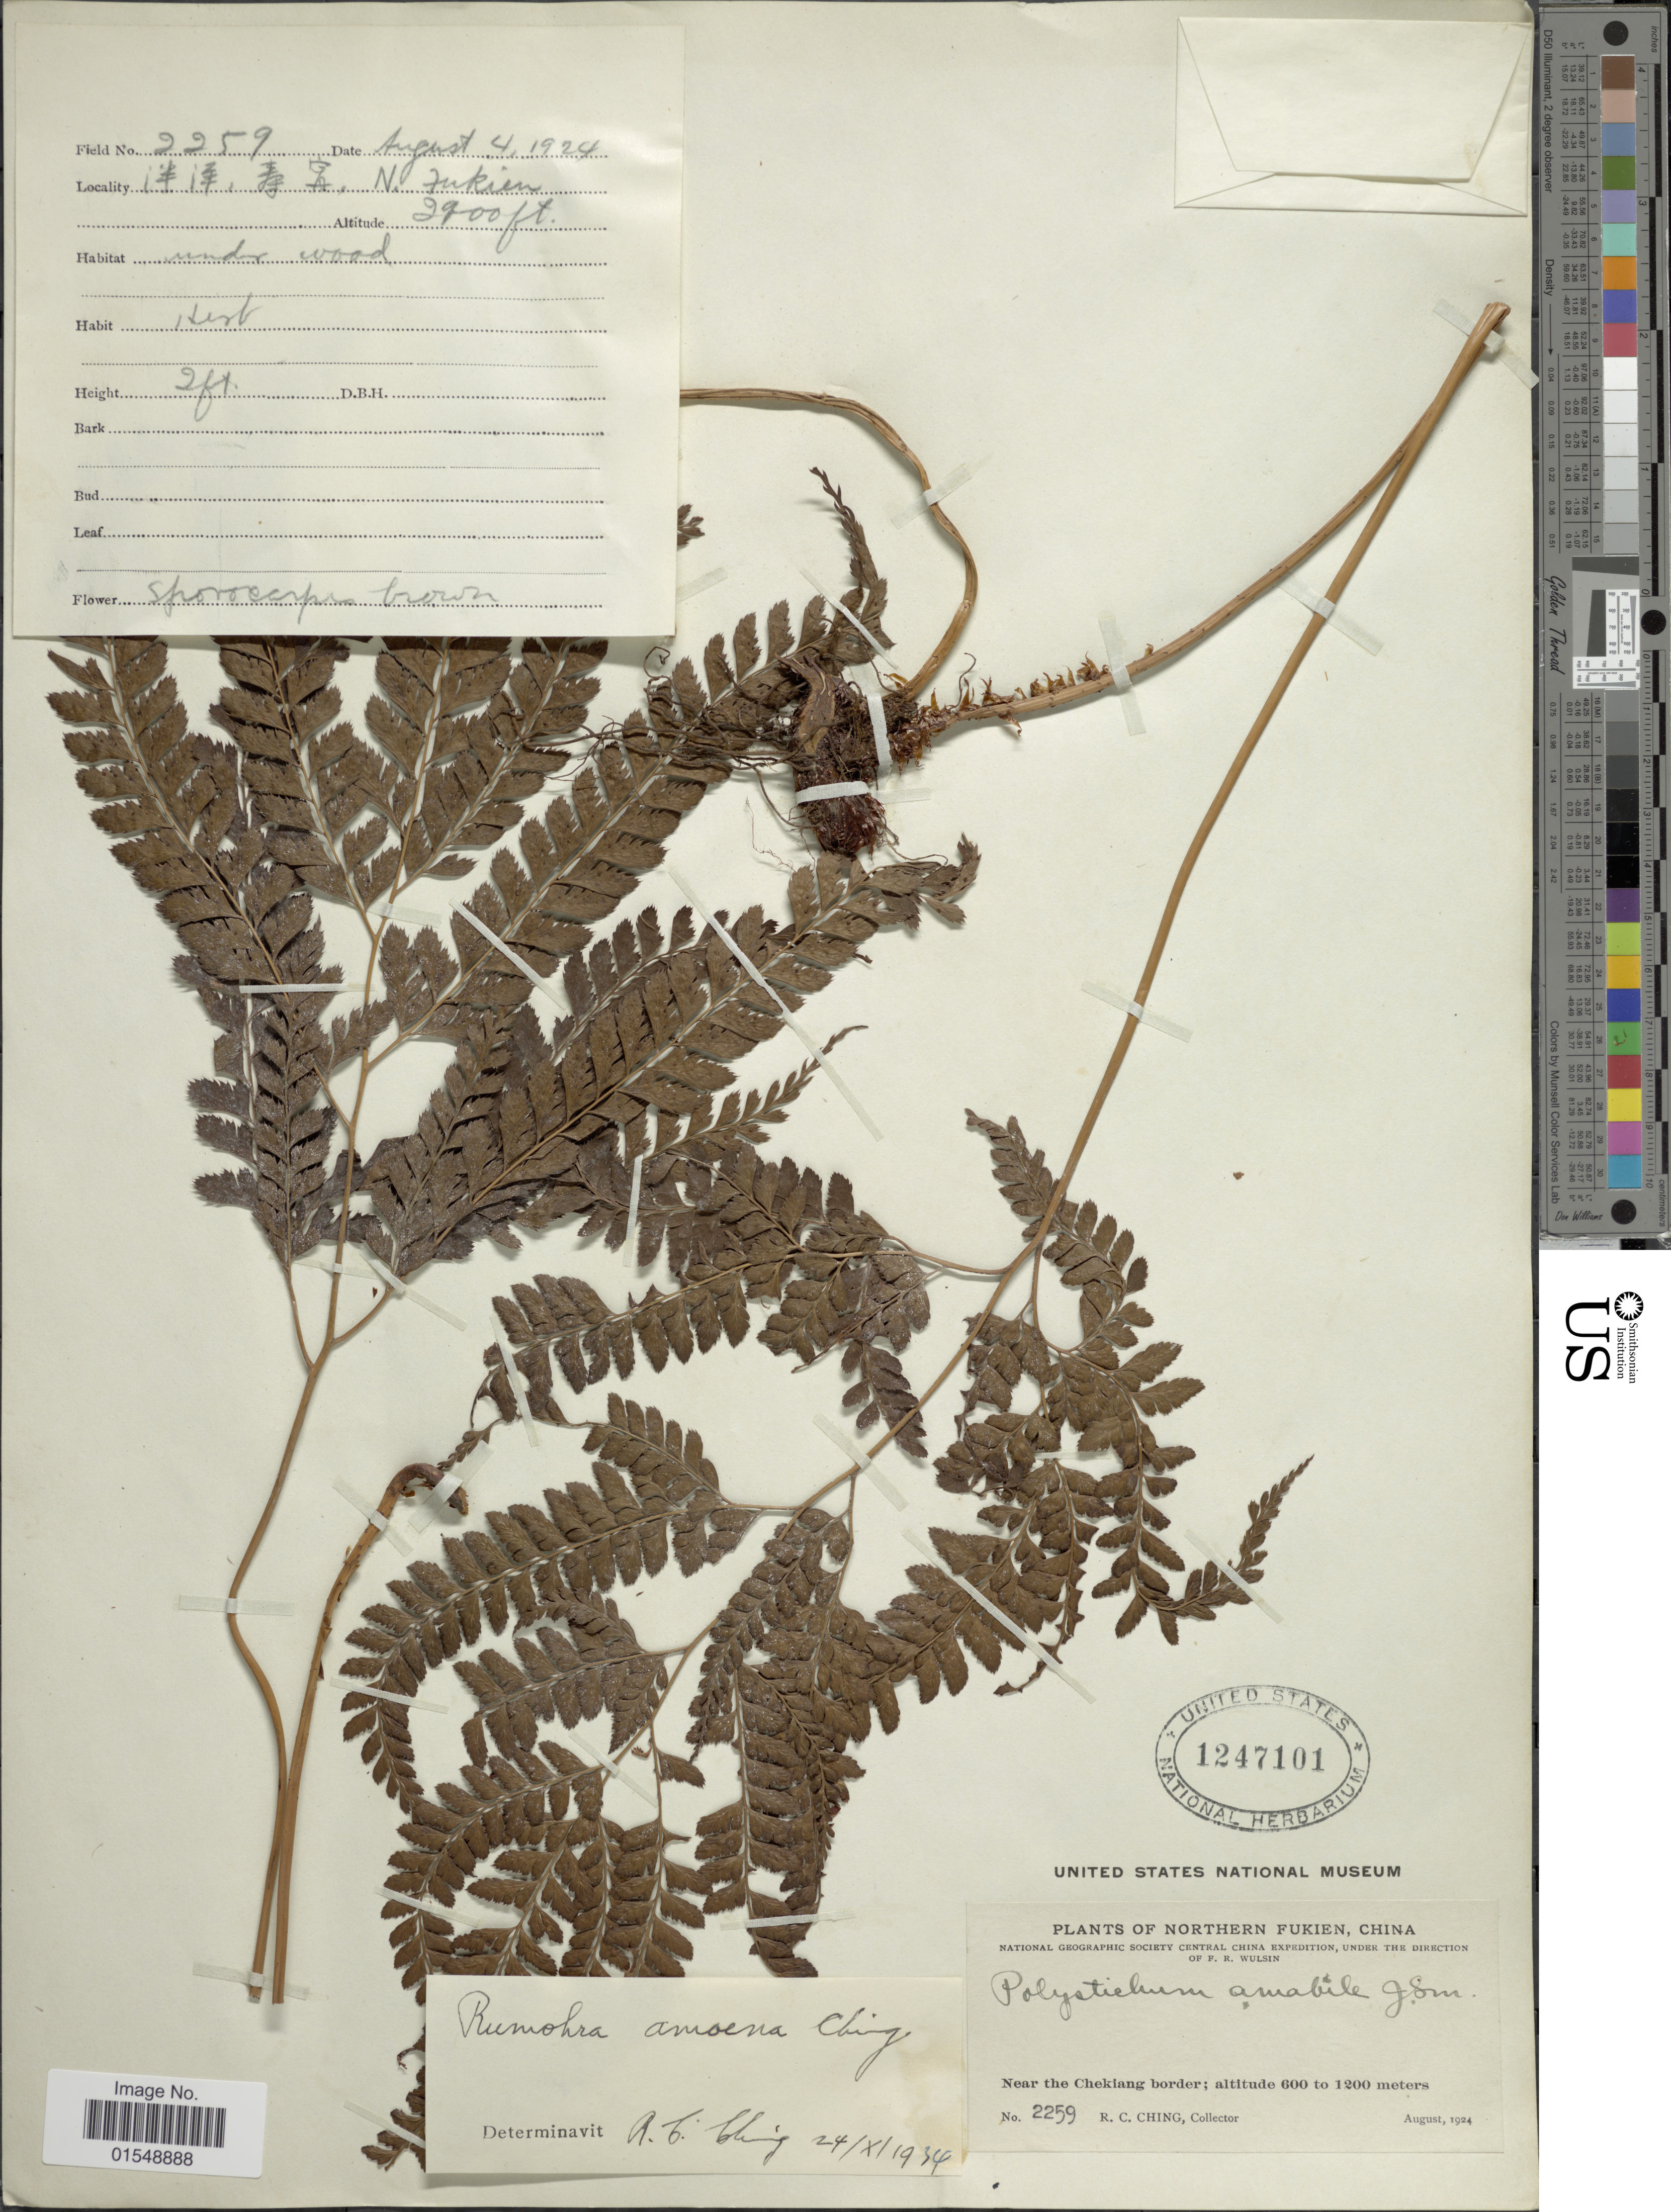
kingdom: Plantae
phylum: Tracheophyta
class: Polypodiopsida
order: Polypodiales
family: Dryopteridaceae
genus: Arachniodes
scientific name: Arachniodes amoena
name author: (Ching) Ching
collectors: R. C. Ching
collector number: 2259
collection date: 1924-08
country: China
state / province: Fujian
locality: Northern Fukien, near the Chekiang border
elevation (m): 600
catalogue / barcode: US 1247101